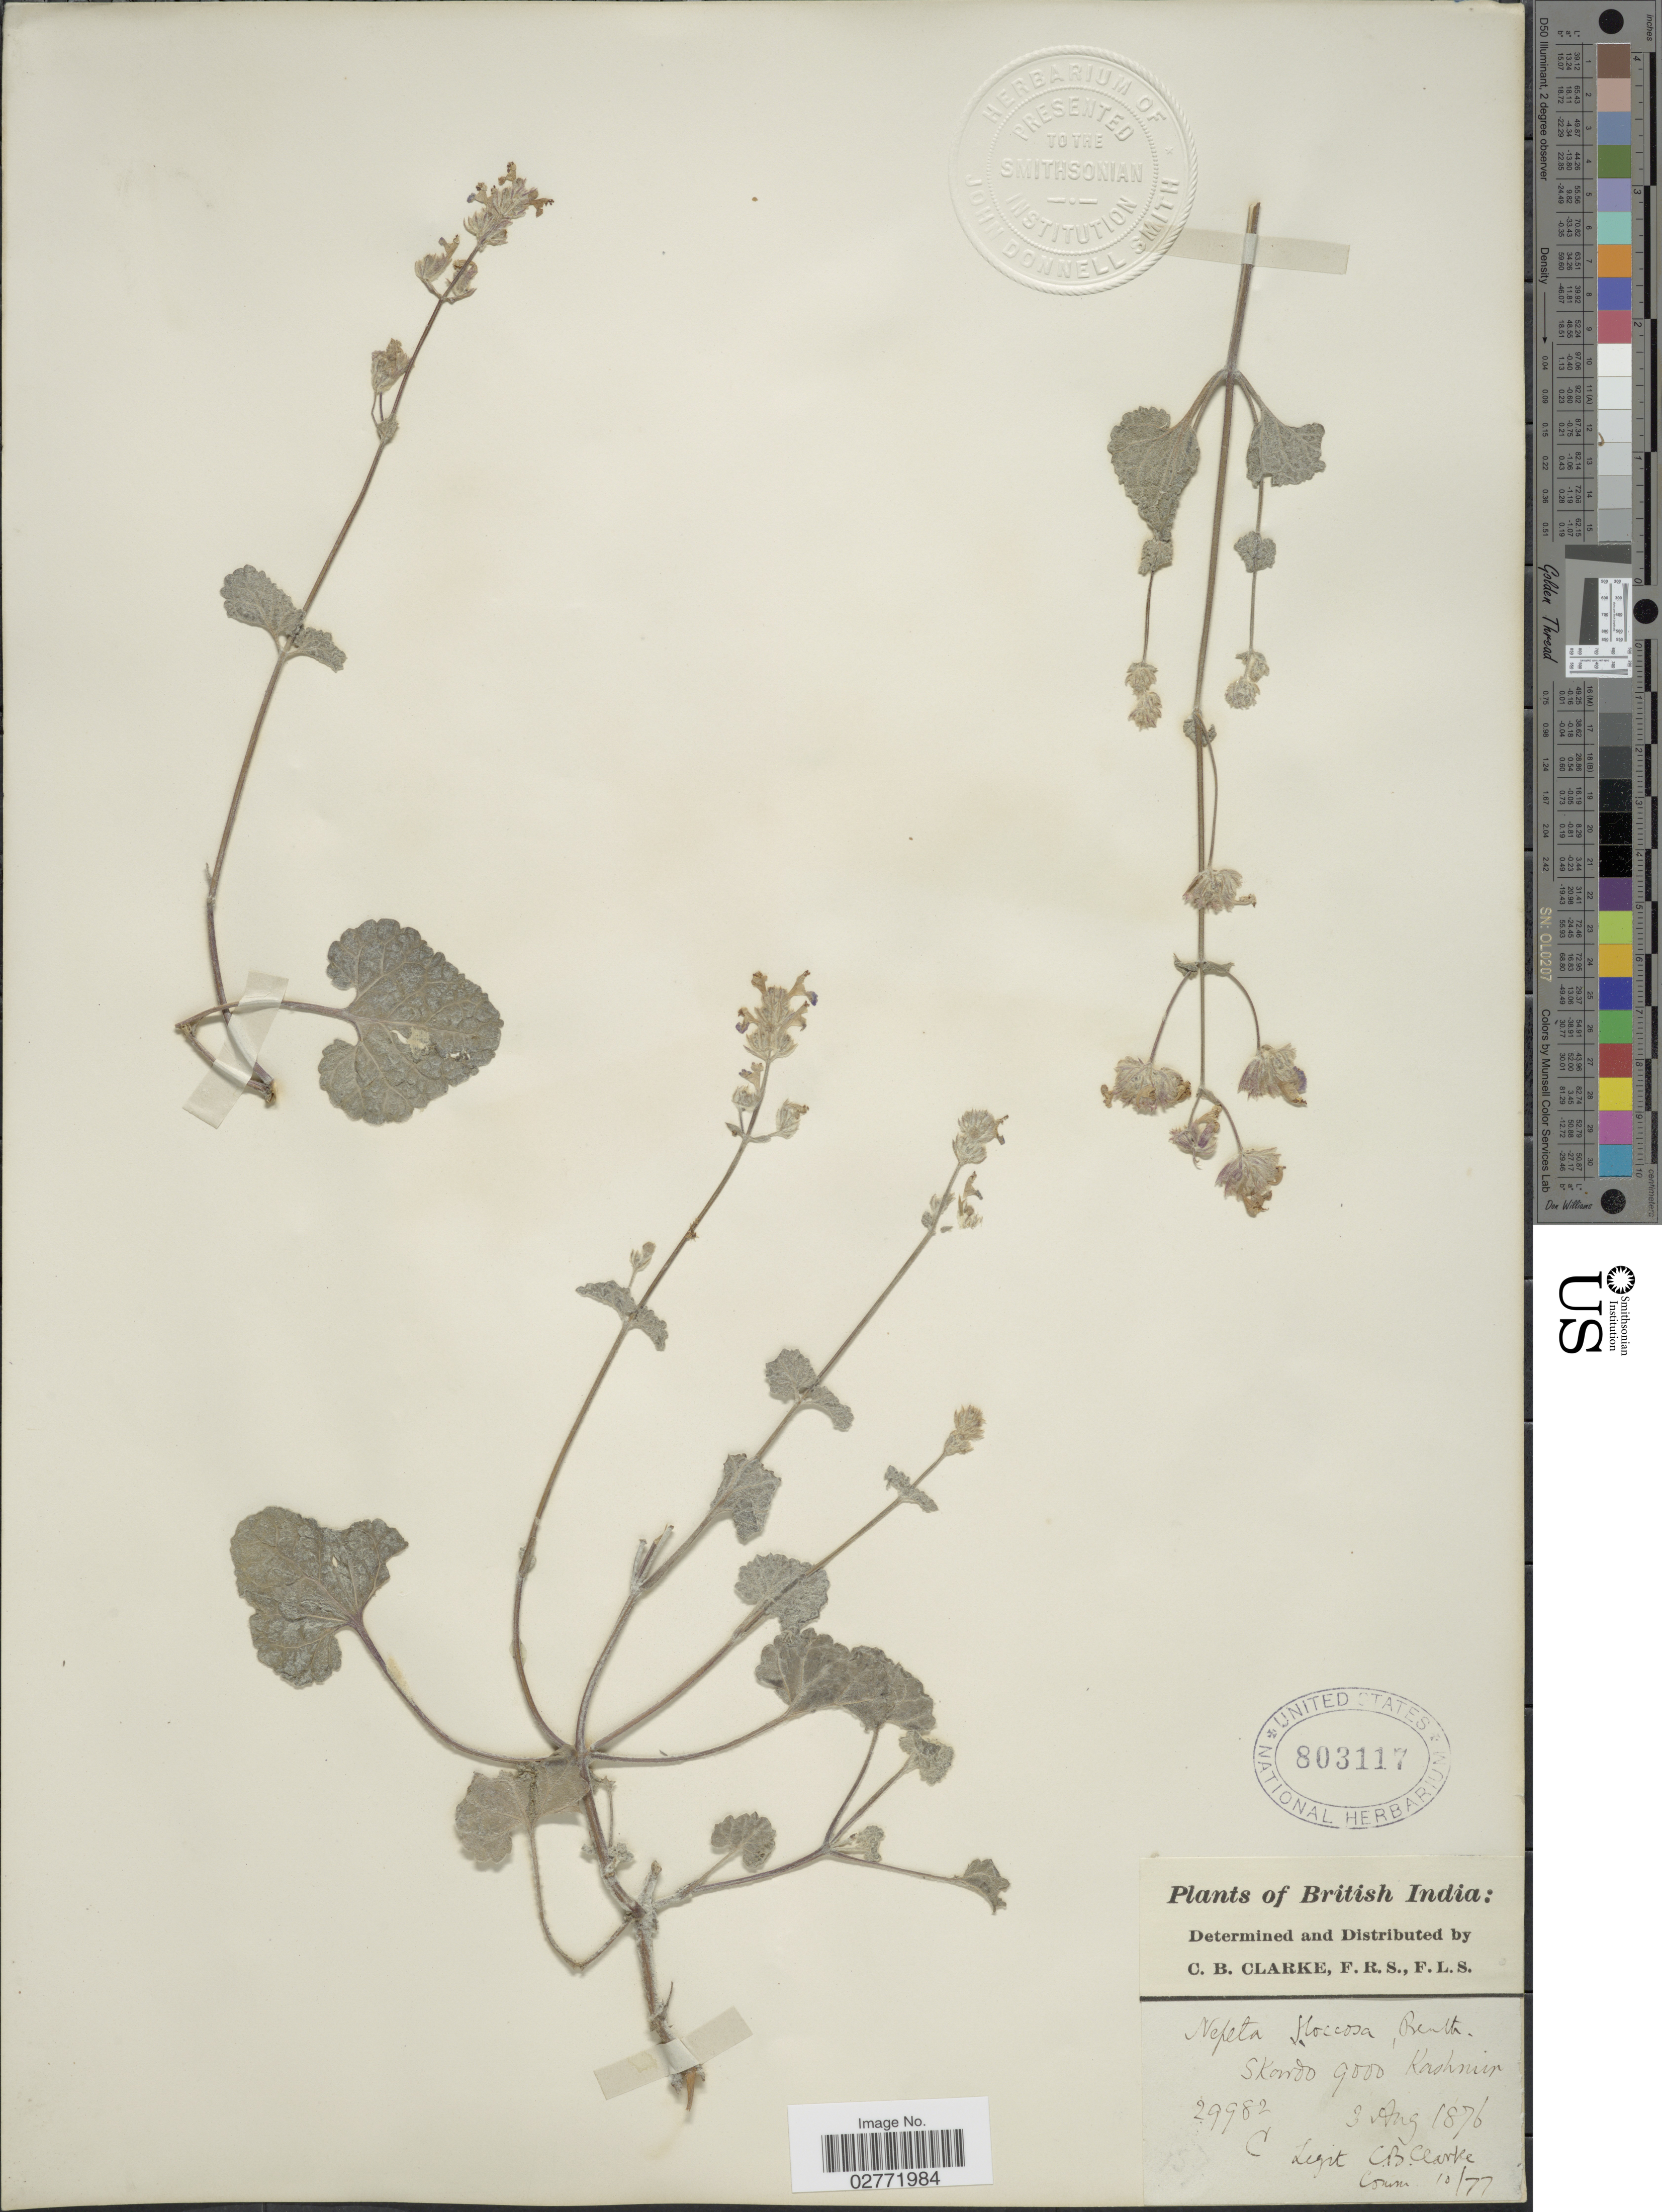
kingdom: Plantae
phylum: Tracheophyta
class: Magnoliopsida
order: Lamiales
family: Lamiaceae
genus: Nepeta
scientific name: Nepeta floccosa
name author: Benth.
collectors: C. B. Clarke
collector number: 29982C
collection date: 1876-08-03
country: Pakistan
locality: British India, Skowdo, Kashmir.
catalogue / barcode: US 803117